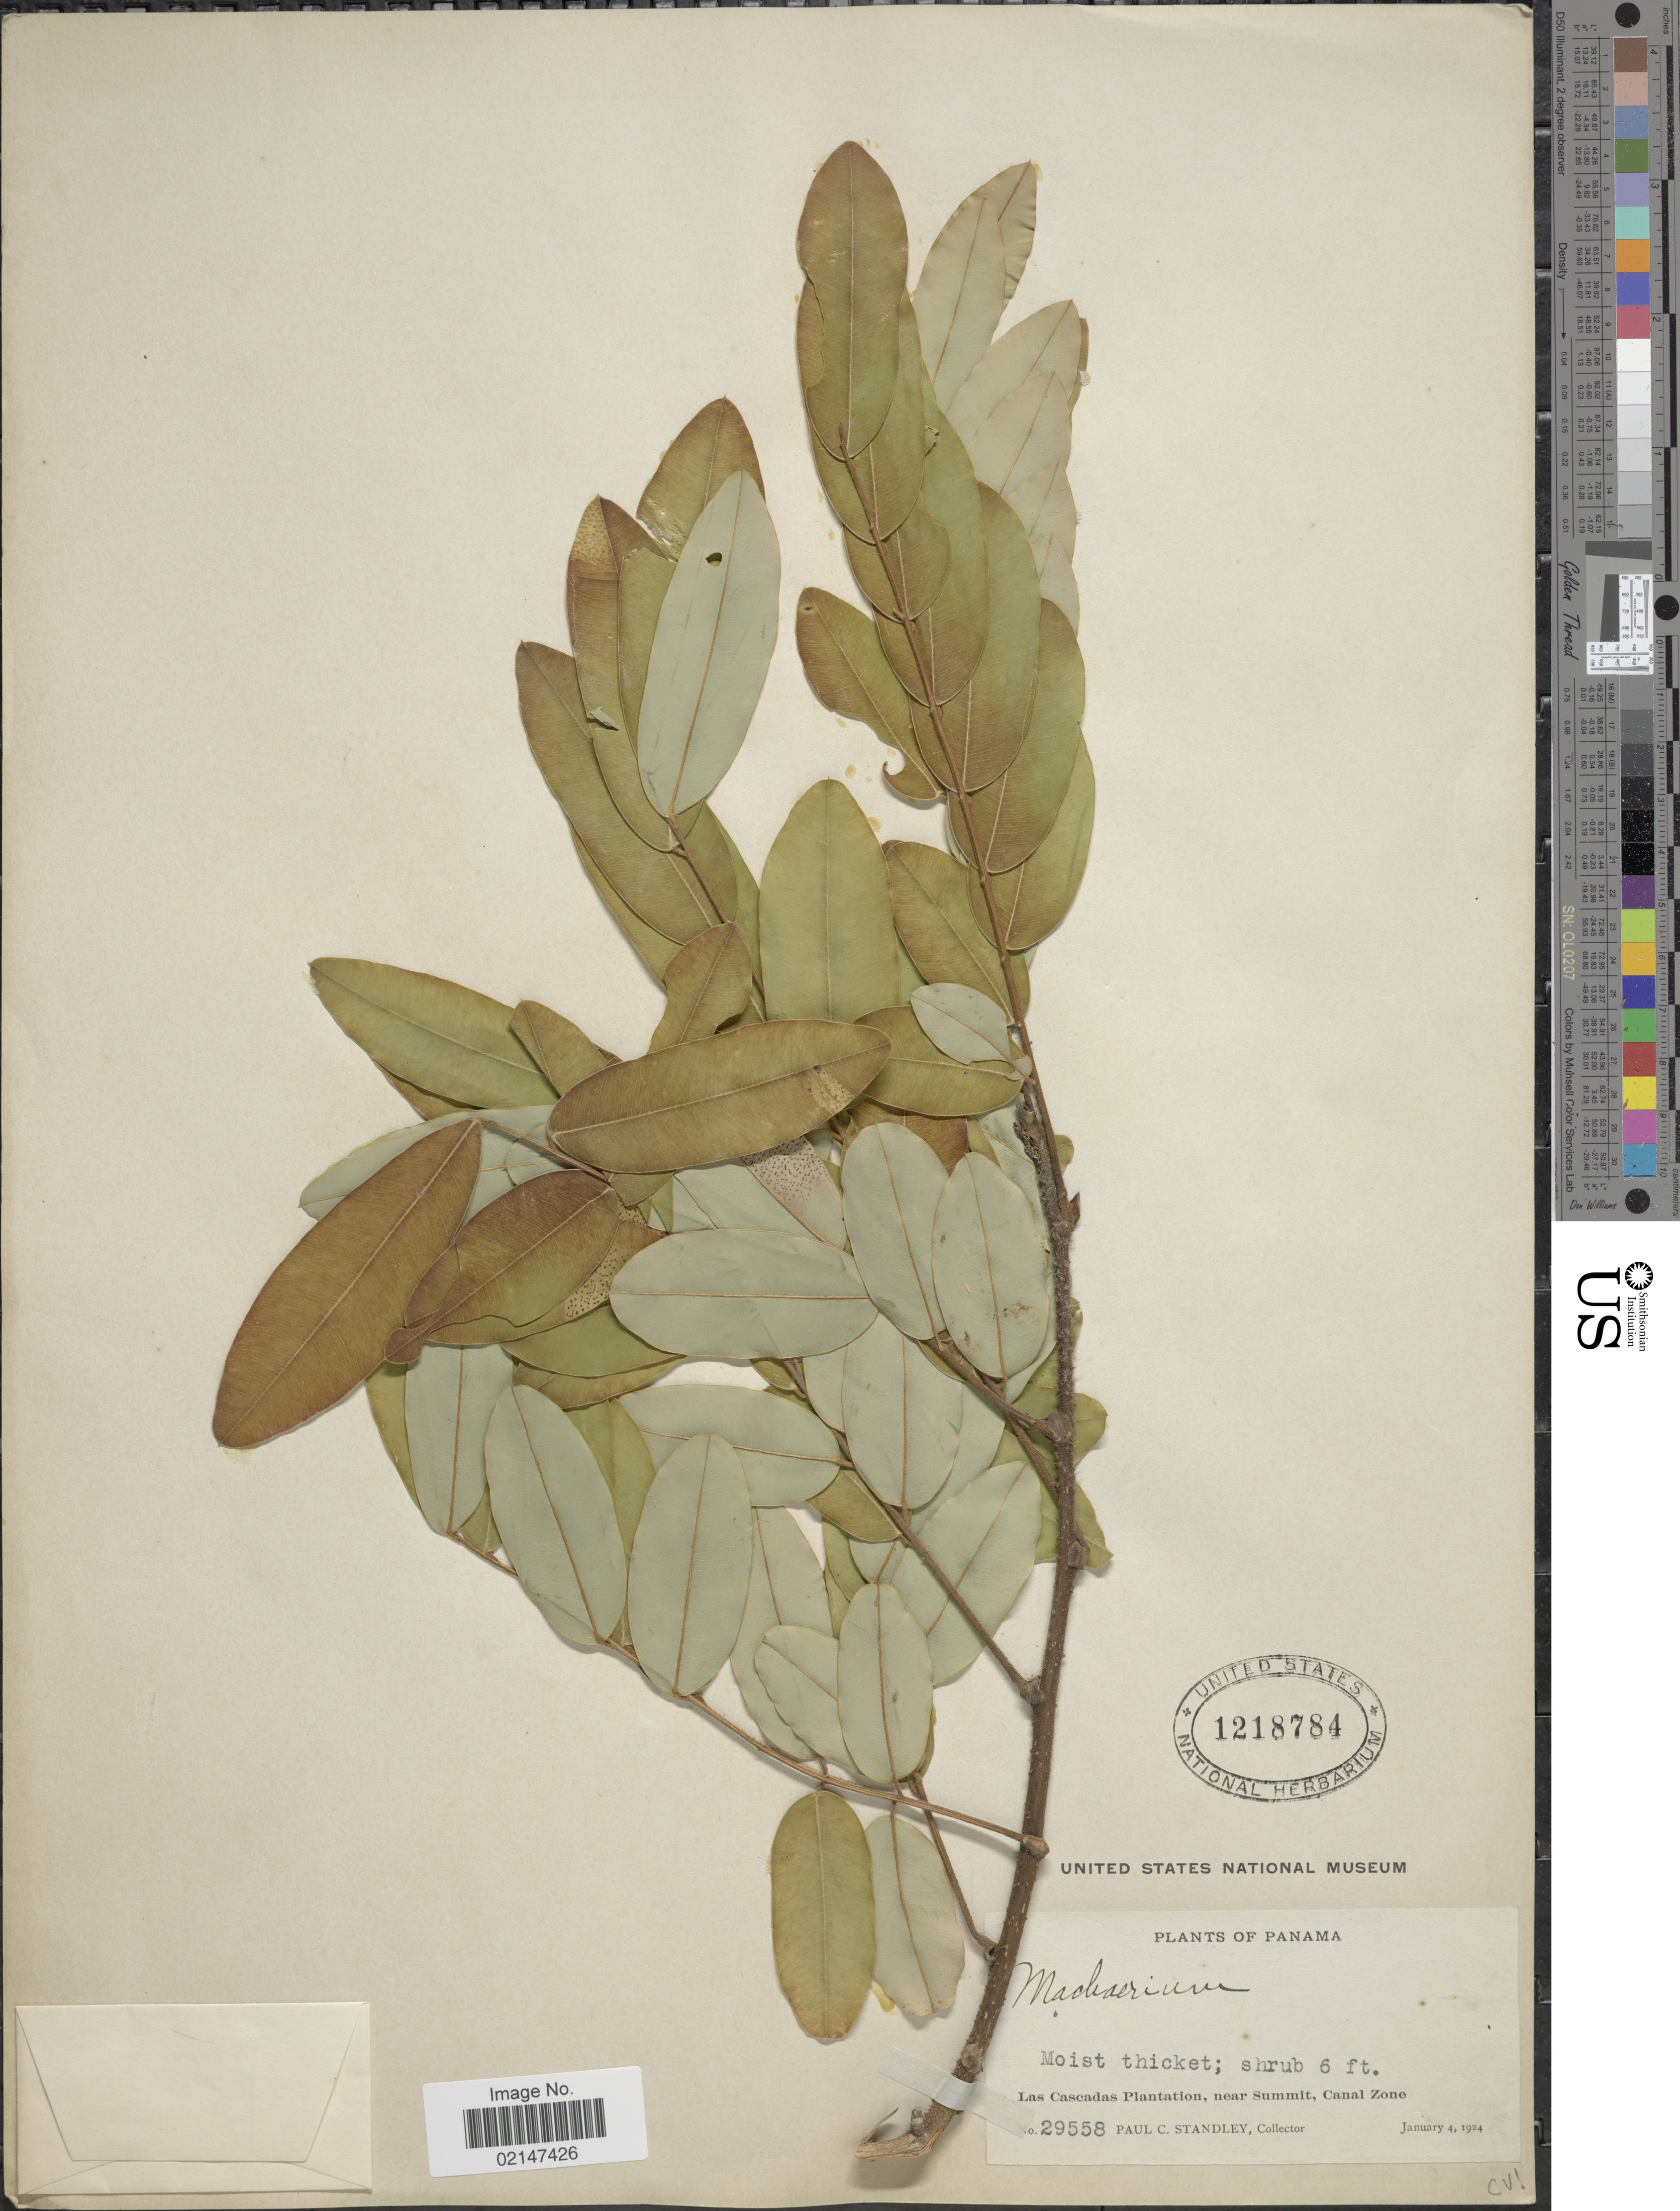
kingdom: Plantae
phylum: Tracheophyta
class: Magnoliopsida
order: Fabales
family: Fabaceae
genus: Machaerium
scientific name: Machaerium sp.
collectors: P. C. Standley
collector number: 29558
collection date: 1924-01-04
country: Panama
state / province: Colón / Panamá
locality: Las Cascadas Plantation, near summit, Canal Zone.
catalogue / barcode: US 1218784